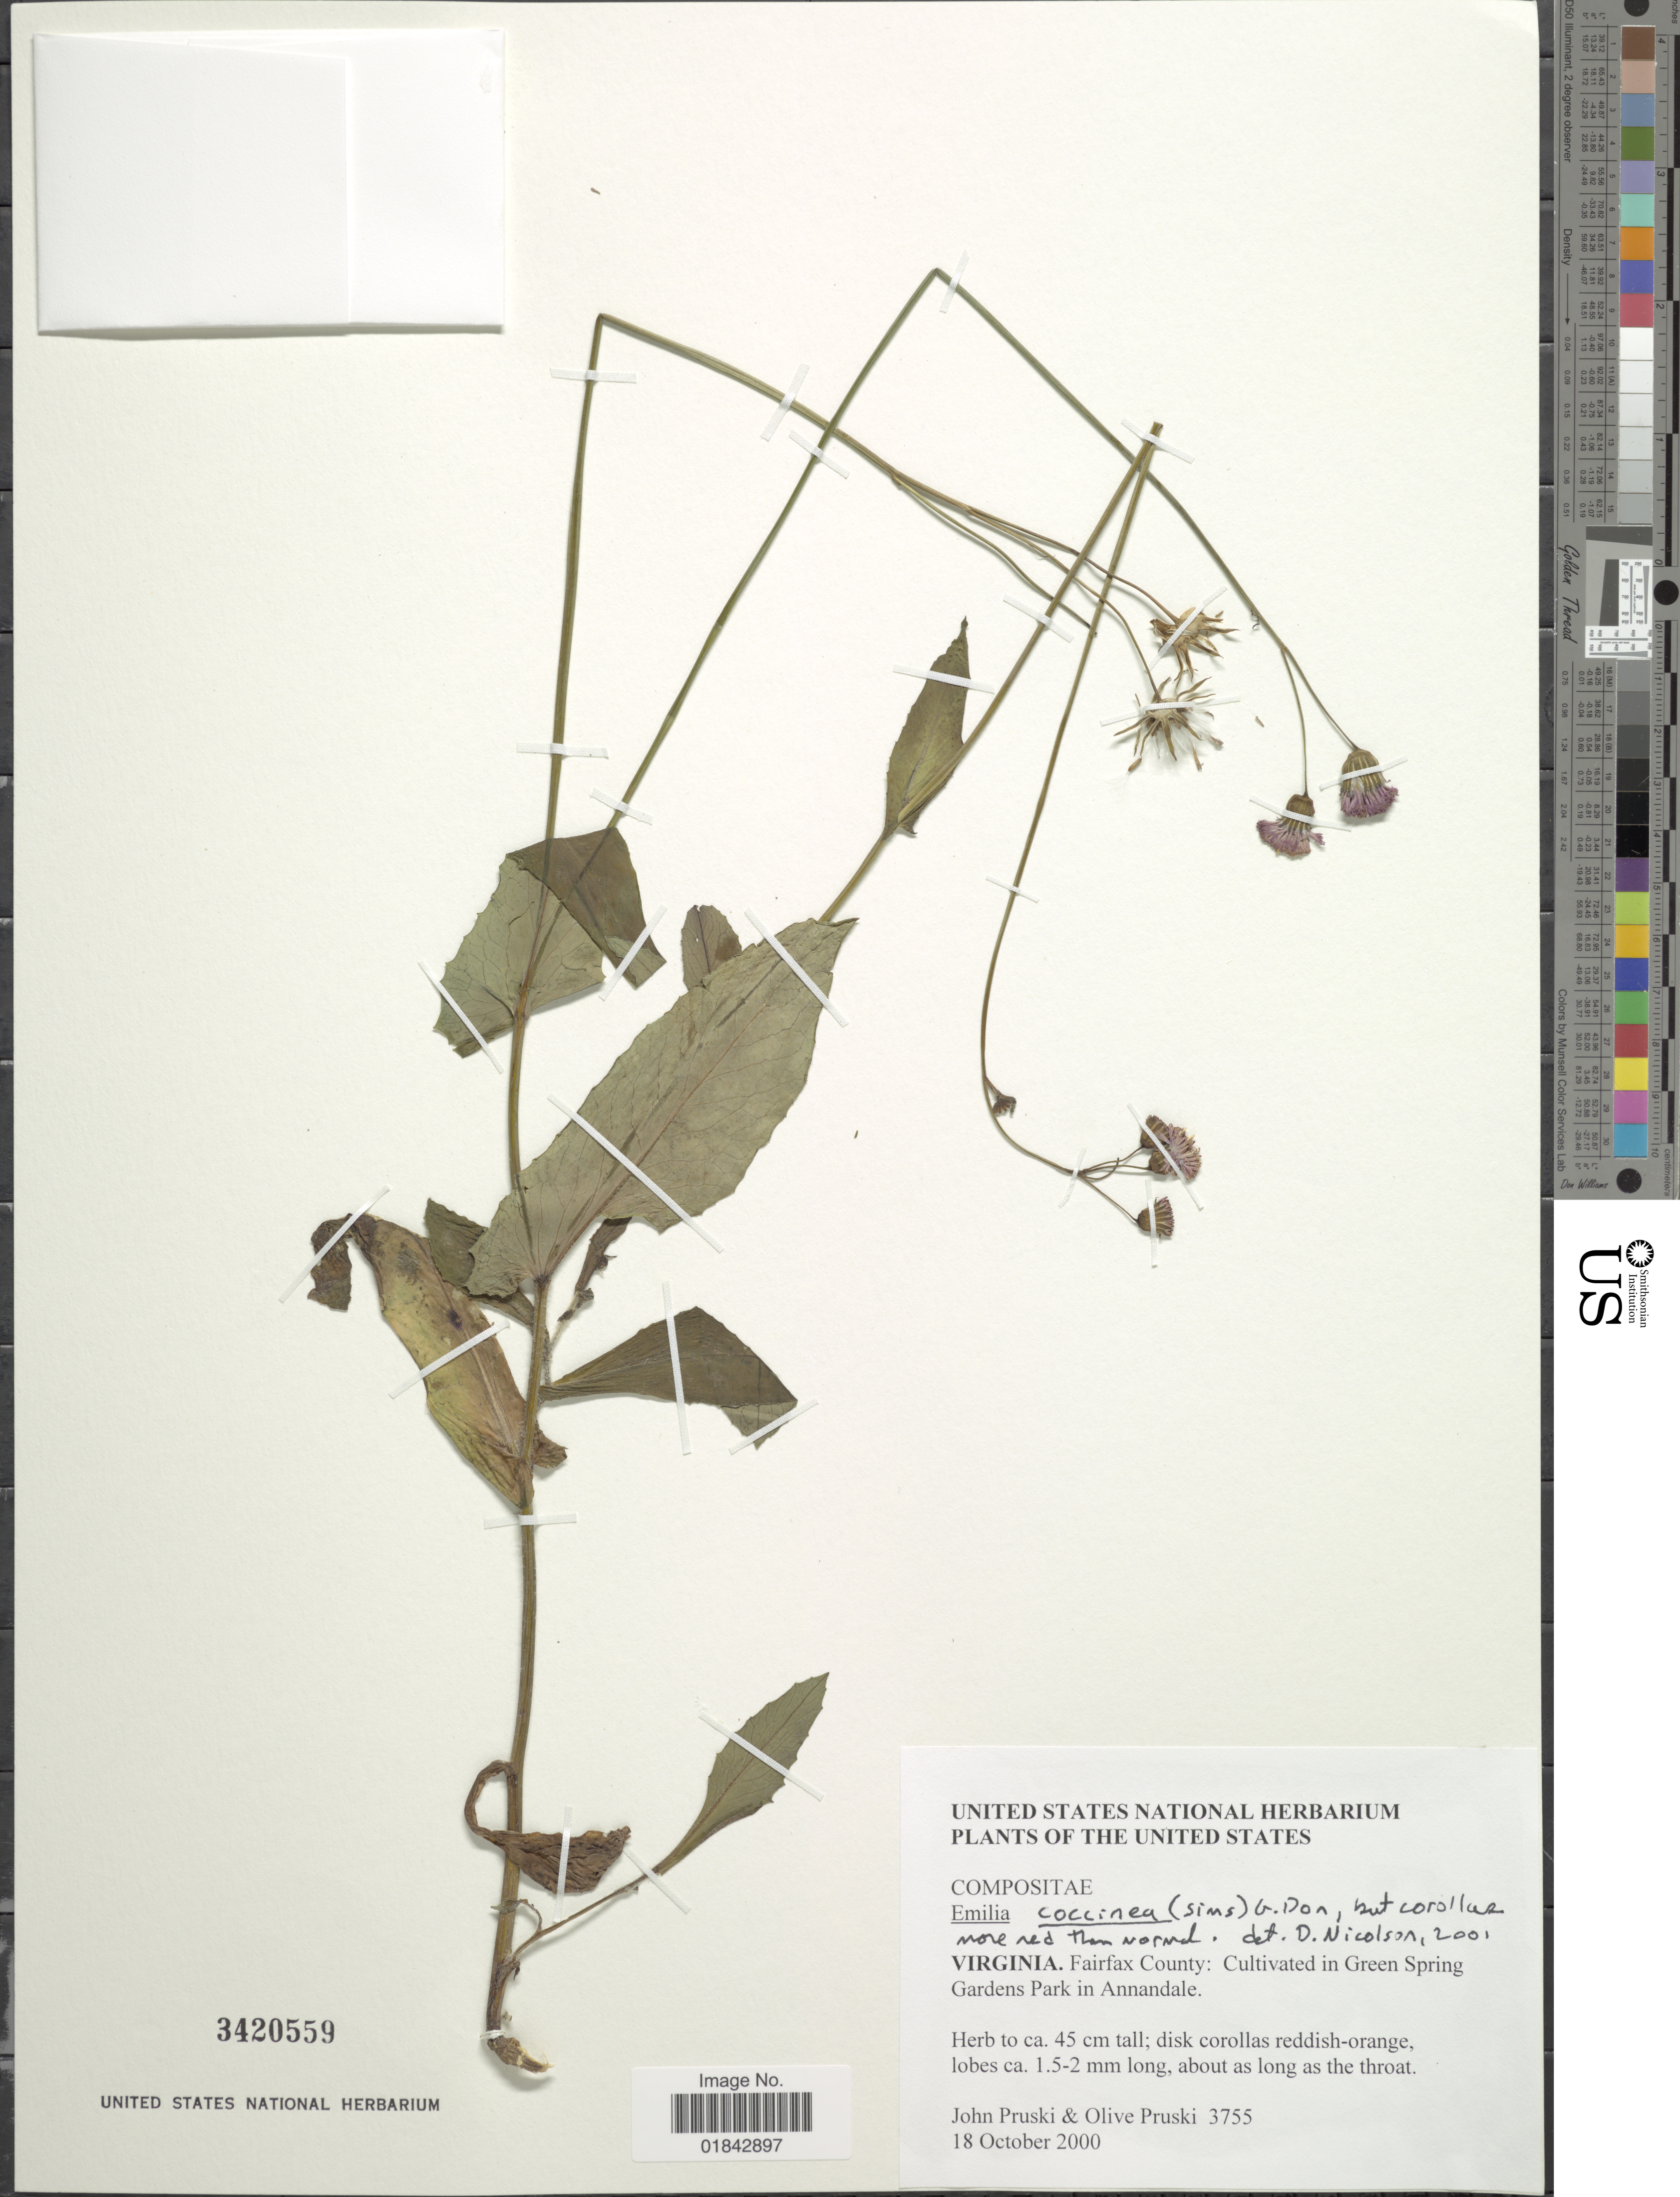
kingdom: Plantae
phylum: Tracheophyta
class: Magnoliopsida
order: Asterales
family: Asteraceae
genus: Emilia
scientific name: Emilia coccinea (Sims) Sweet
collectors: J. F. Pruski & O. Pruski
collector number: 3755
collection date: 2000-10-18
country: United States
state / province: Virginia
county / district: Fairfax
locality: Fairfax County: cultivated in Green Spring Gardens Park in Annandale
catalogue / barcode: US 3420559